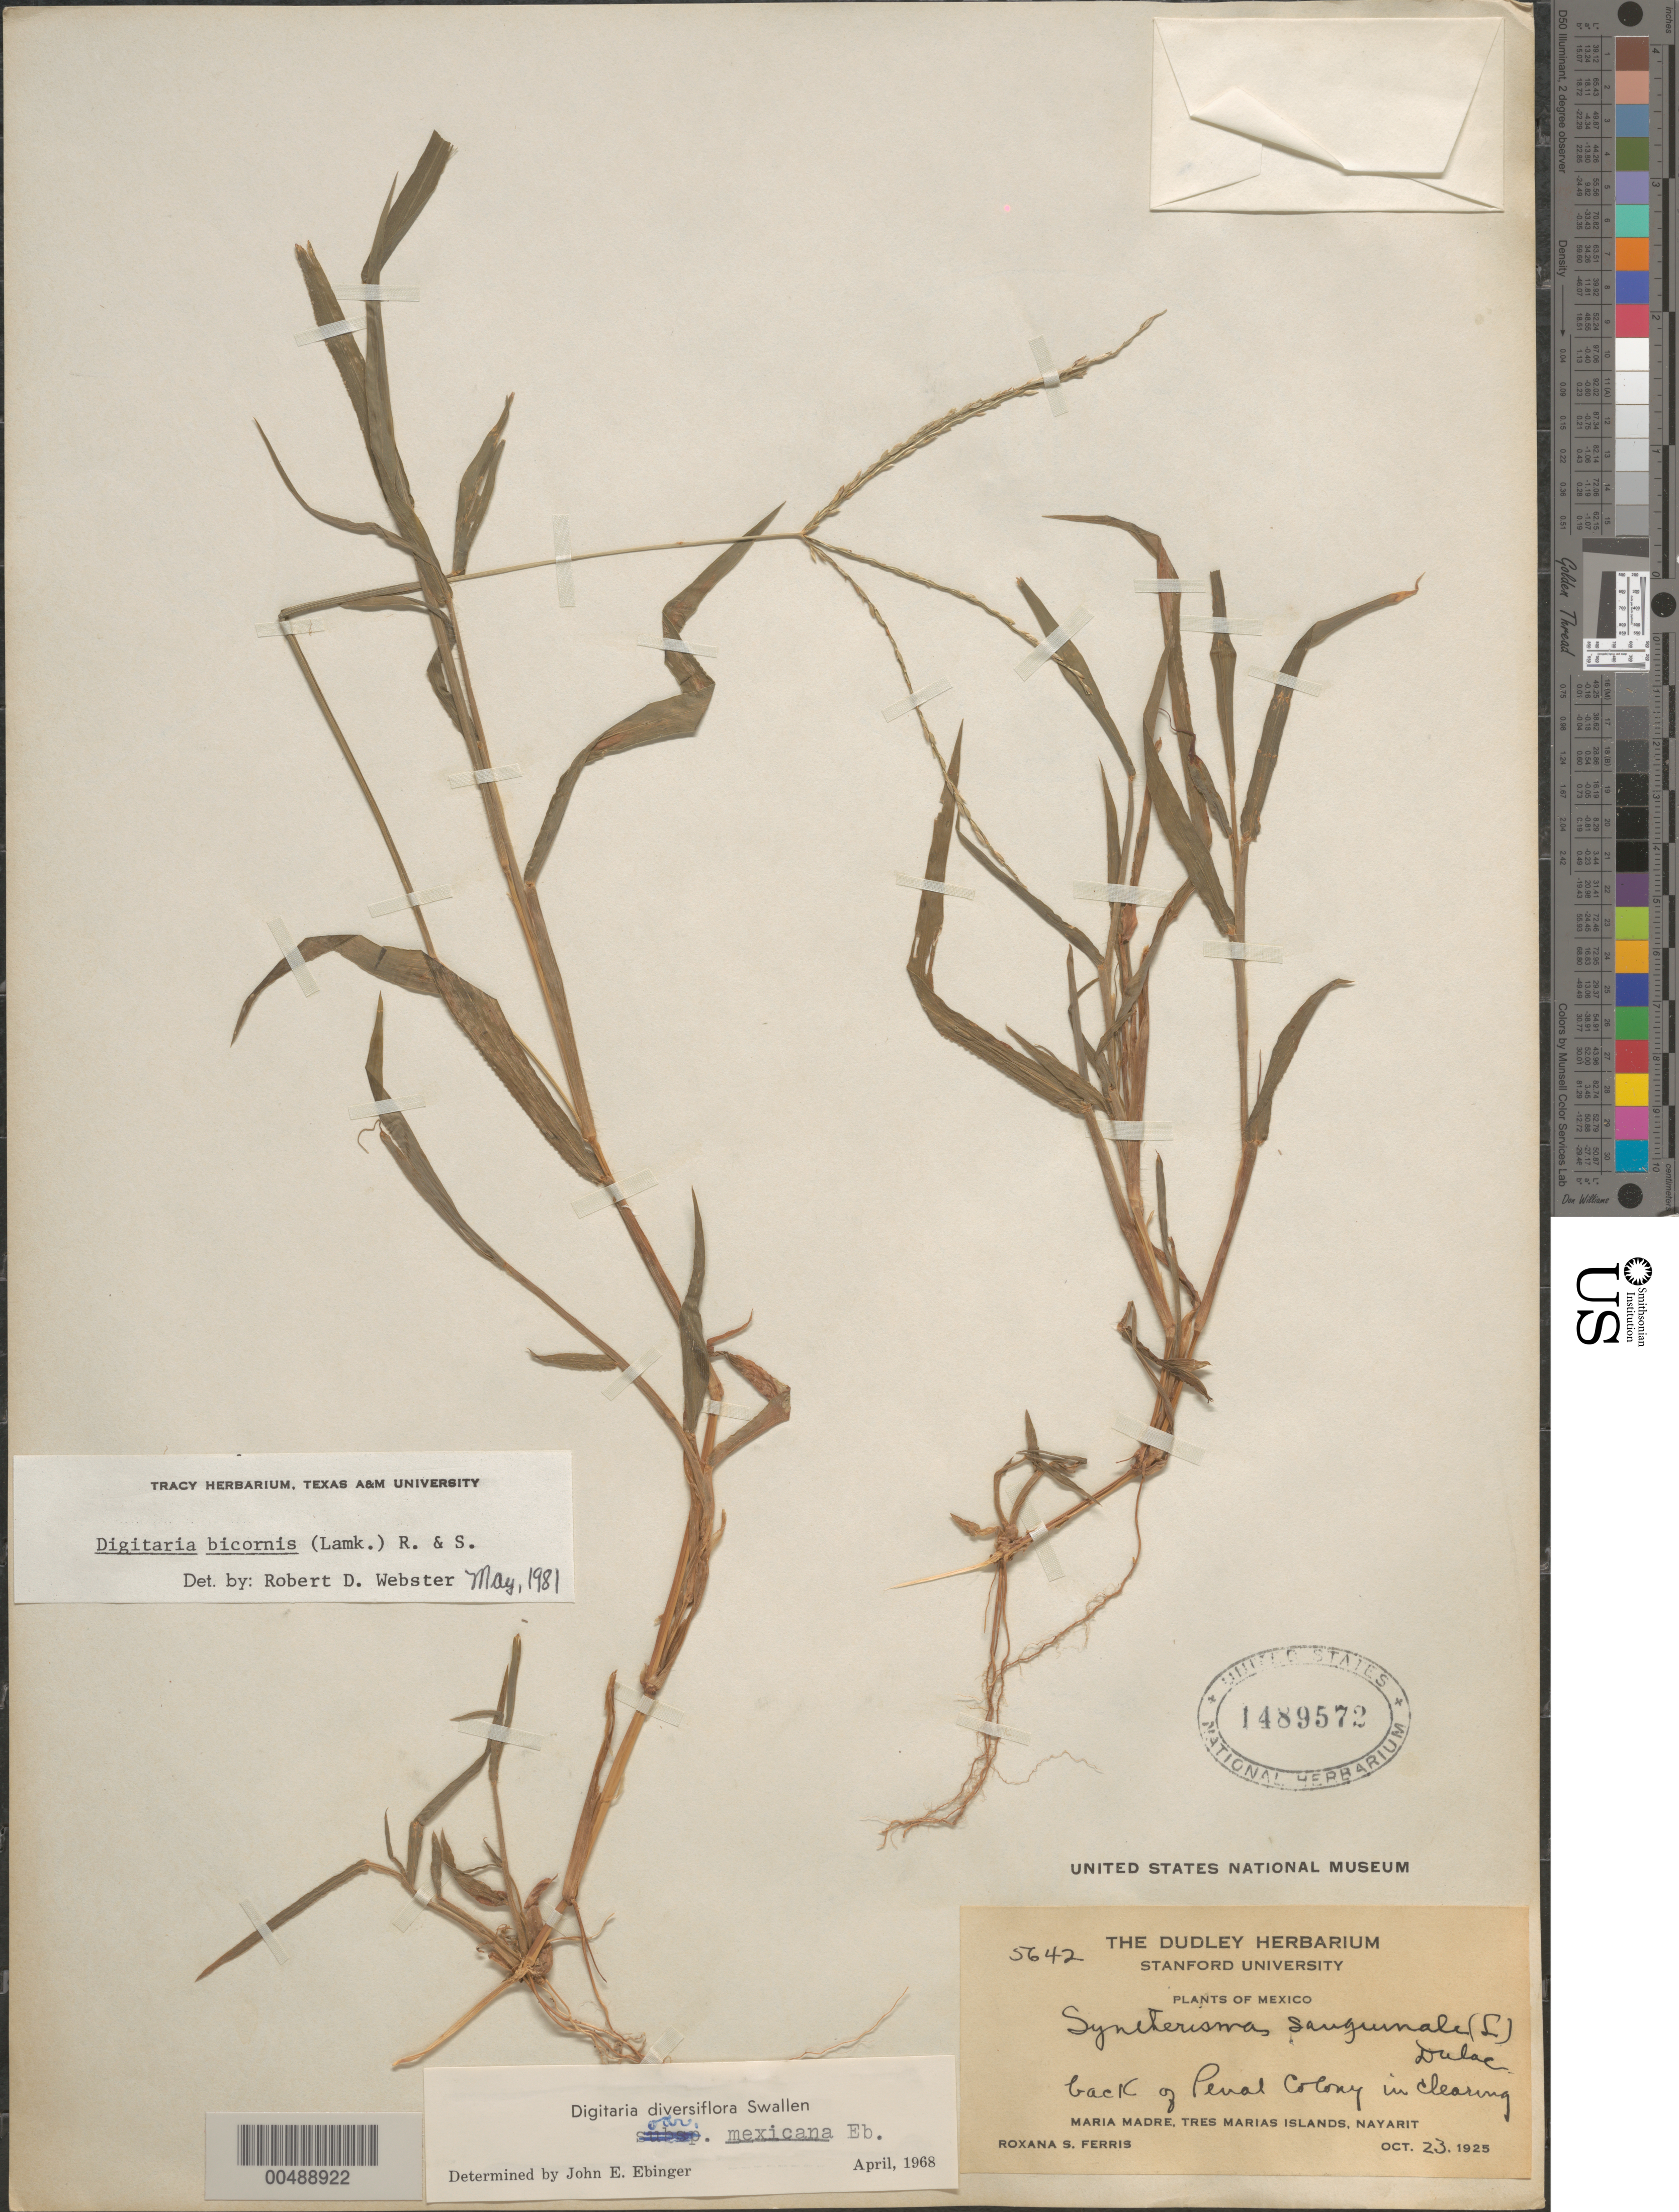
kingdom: Plantae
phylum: Tracheophyta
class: Liliopsida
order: Poales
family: Poaceae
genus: Digitaria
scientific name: Digitaria bicornis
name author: (Lam.) Roem. & Schult.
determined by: Webster, Robert D.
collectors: R. S. Ferris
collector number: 5642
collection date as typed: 23 Oct 1925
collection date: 1925-10-23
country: Mexico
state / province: Nayarit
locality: Maria Madre, Tres Marias Islands, back of Penal Colony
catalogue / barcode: US 1489572